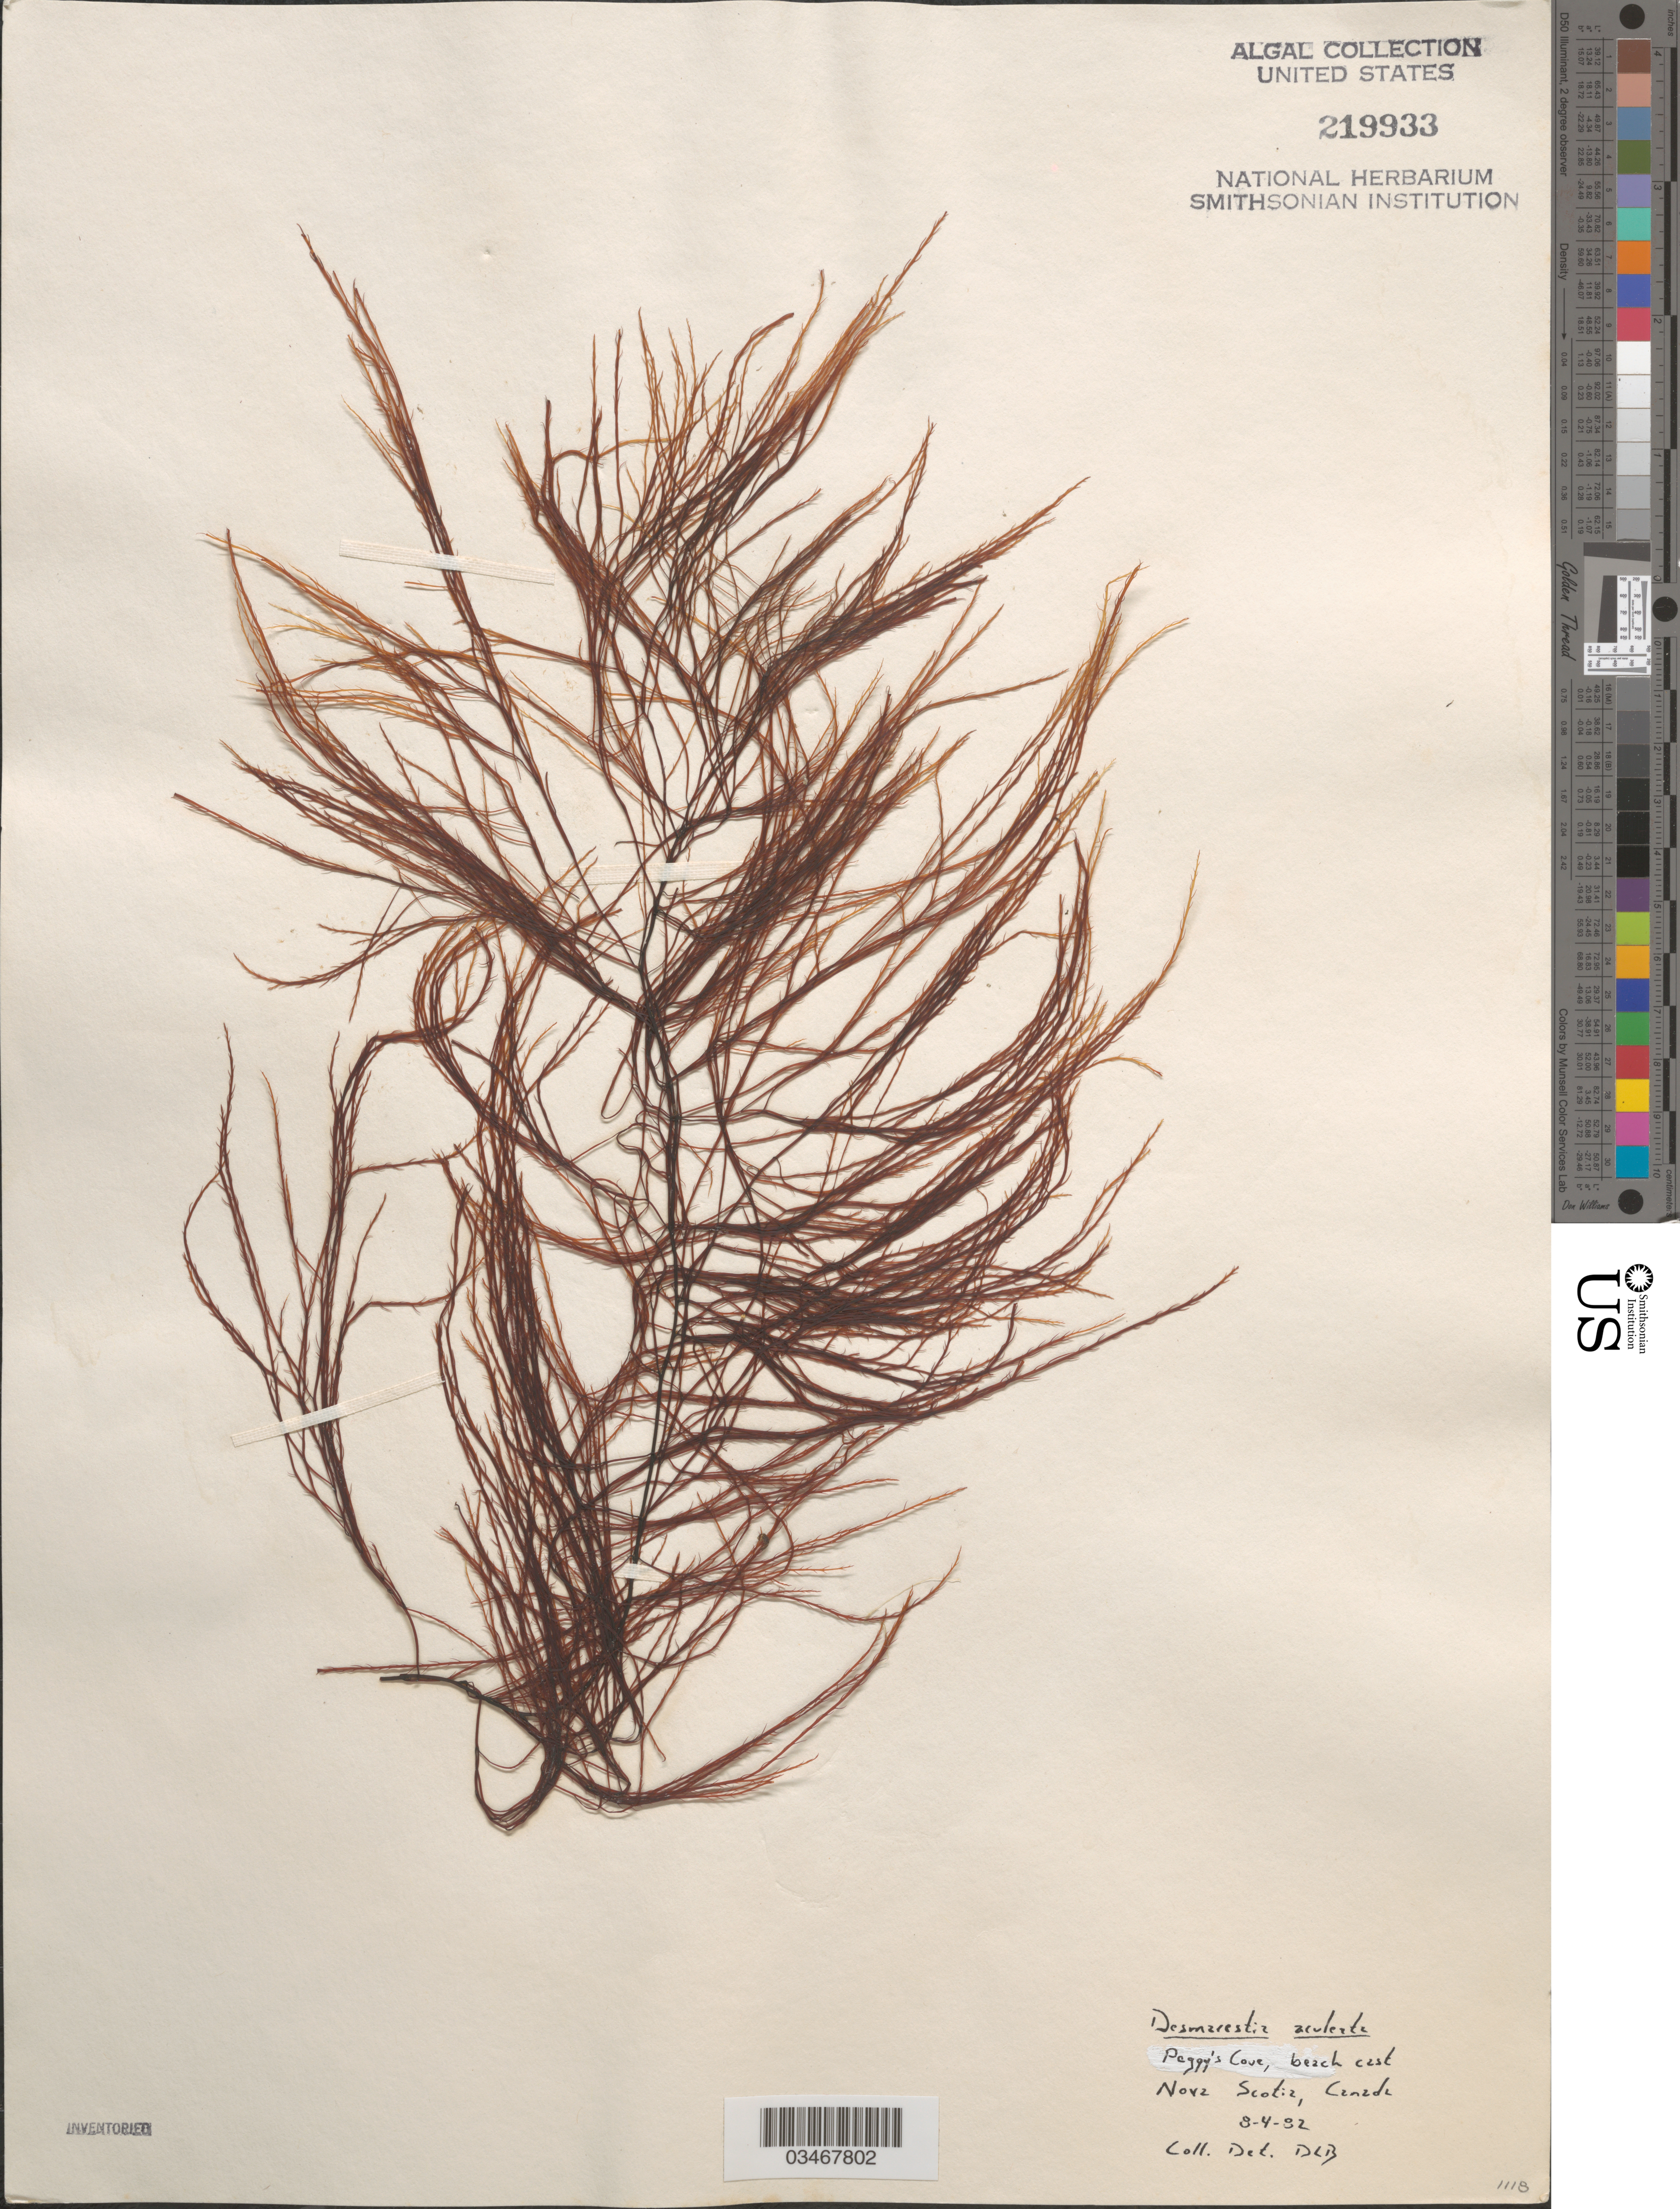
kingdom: Chromista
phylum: Ochrophyta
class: Phaeophyceae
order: Desmarestiales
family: Desmarestiaceae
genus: Desmarestia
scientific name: Desmarestia aculeata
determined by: Ballantine, D. L.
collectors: D.L. Ballantine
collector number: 1118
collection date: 1982-08-04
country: Canada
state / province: Nova Scotia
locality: Peggy's Cove.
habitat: Beach cast.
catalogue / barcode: US 219933